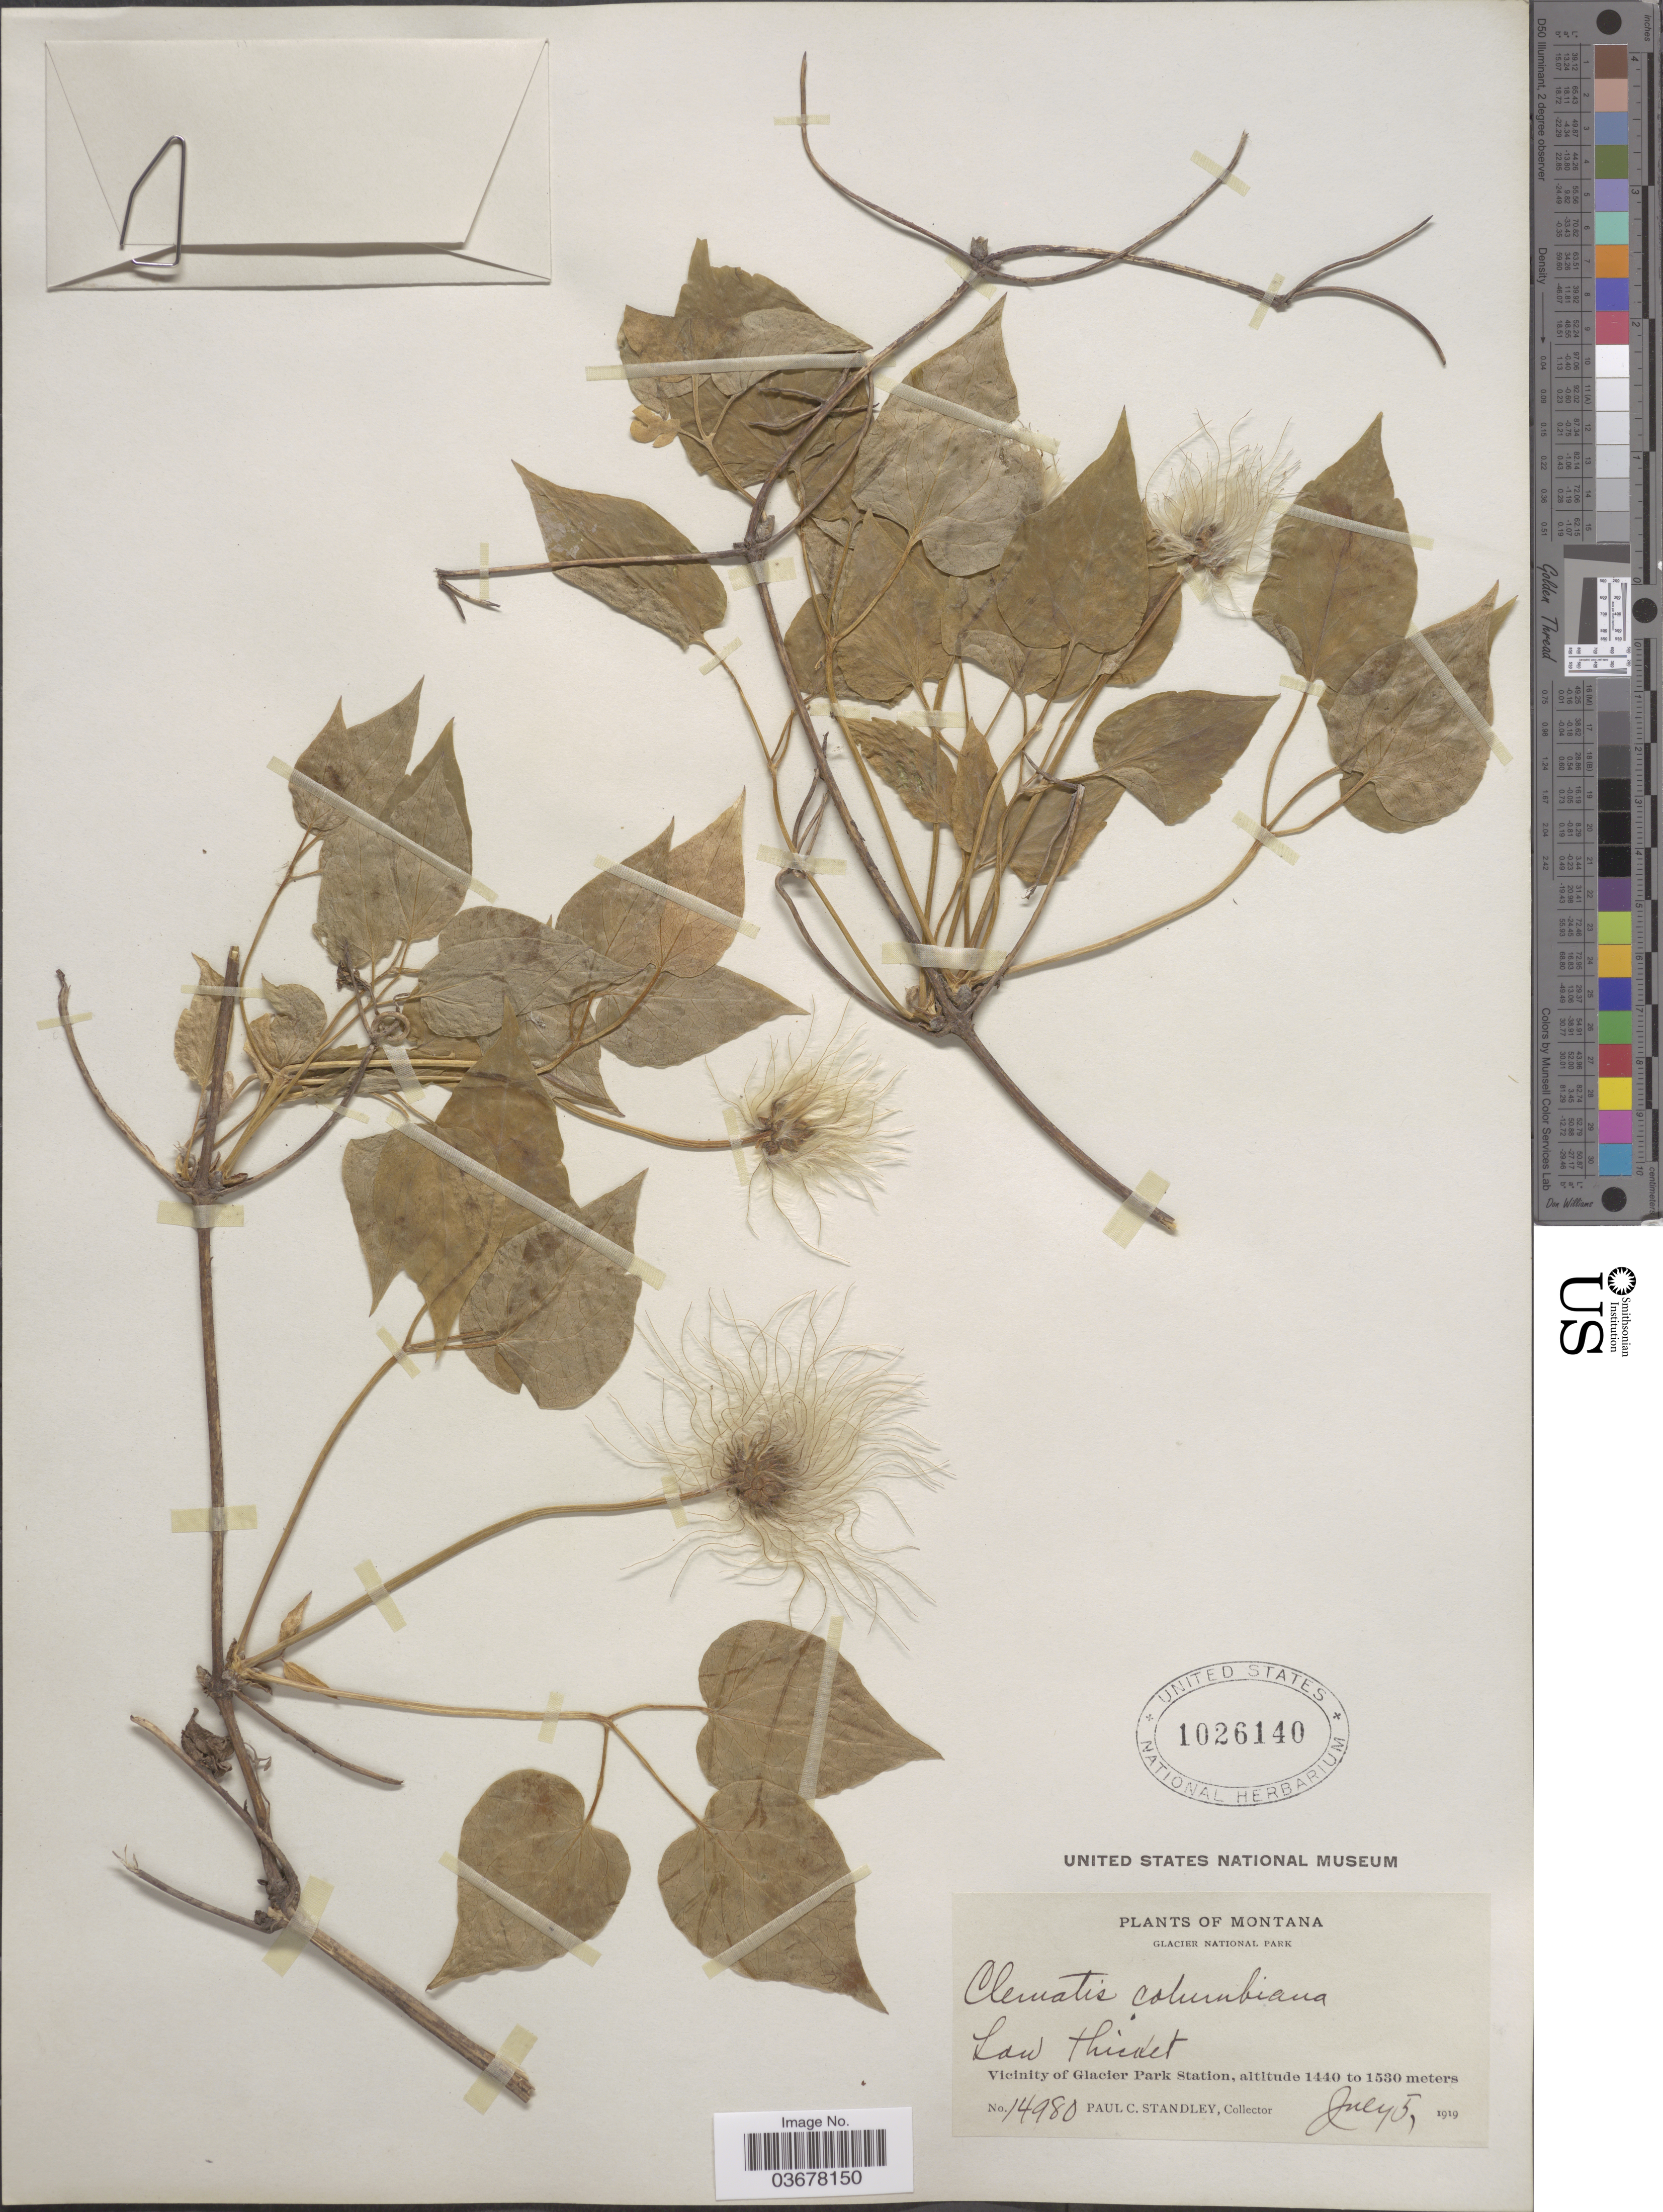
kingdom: Plantae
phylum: Tracheophyta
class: Magnoliopsida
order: Ranunculales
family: Ranunculaceae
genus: Clematis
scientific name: Clematis occidentalis var. grosseserrata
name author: (Rydb.) J.S. Pringle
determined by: Strong, M. T., (US), Smithsonian Institution - National Museum of Natural History (UNITED STATES)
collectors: P. C. Standley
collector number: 14980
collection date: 1919-07-05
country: United States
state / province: Montana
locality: Low Thicket. Glacier National Park. Vicinity of Glacier Park Station.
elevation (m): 1440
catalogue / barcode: US 1026140